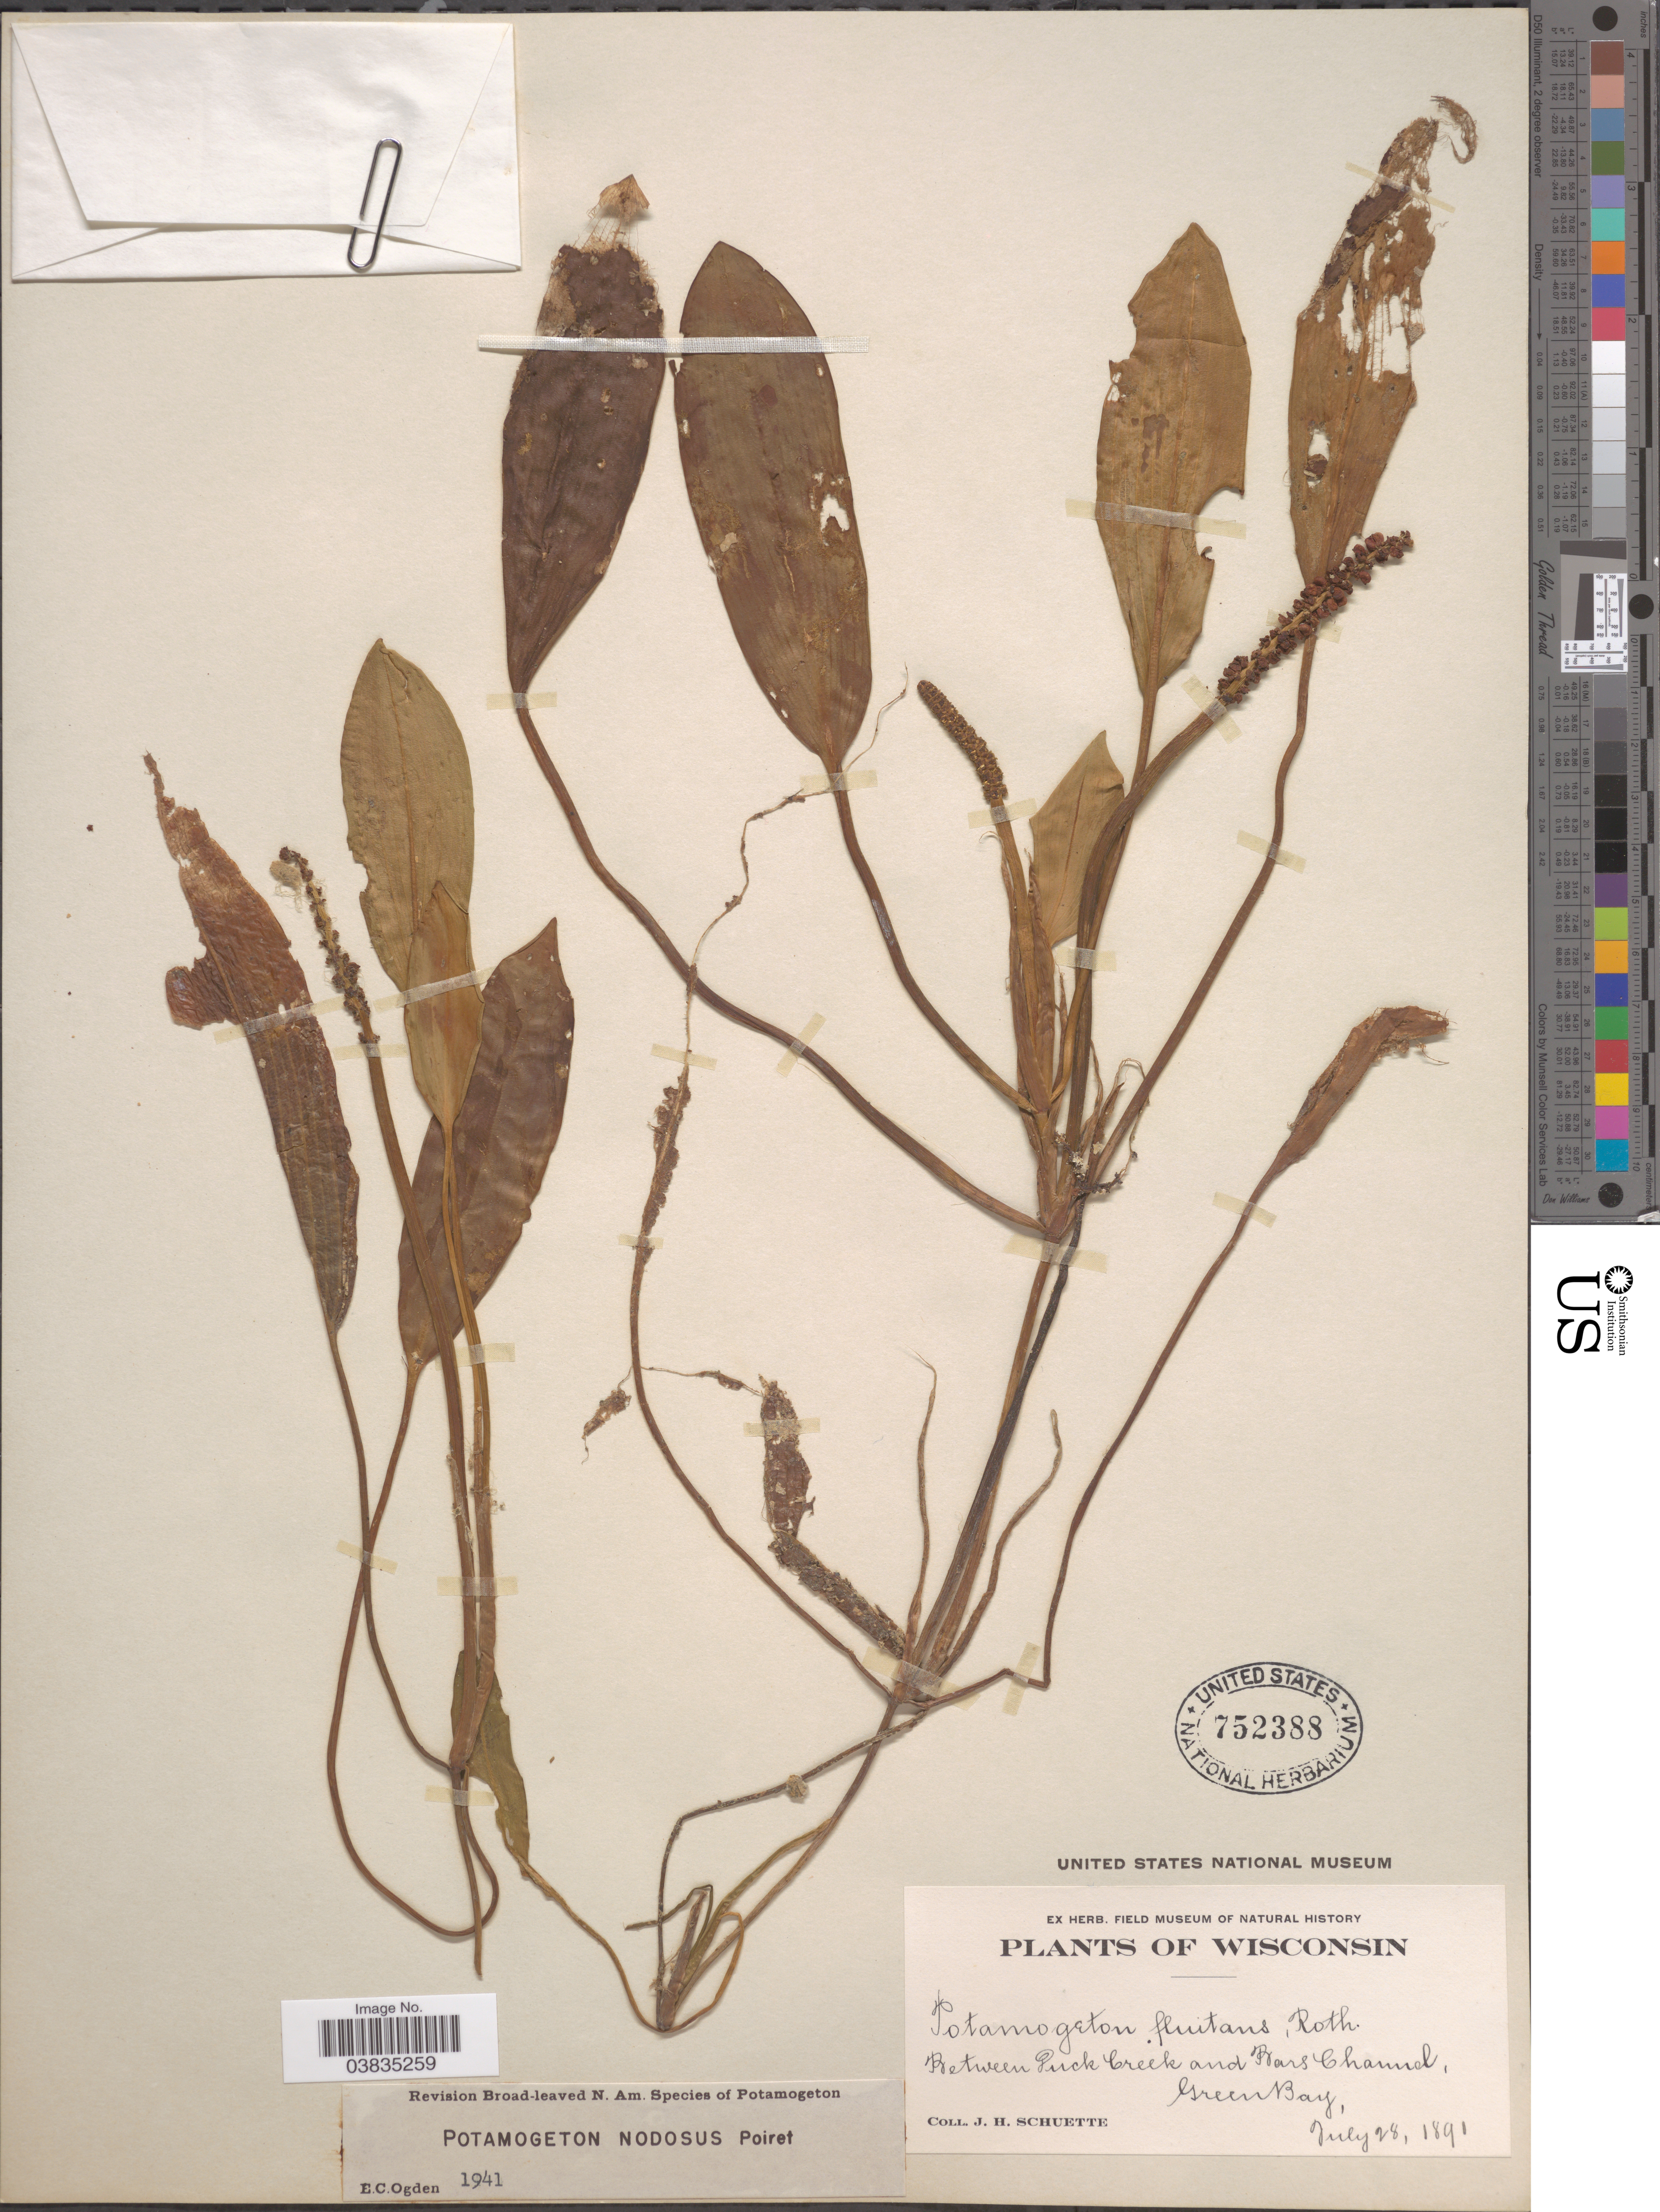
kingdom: Plantae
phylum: Tracheophyta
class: Liliopsida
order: Alismatales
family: Potamogetonaceae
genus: Potamogeton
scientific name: Potamogeton nodosus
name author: Poir.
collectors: J. H. Schuette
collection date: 1891-07-28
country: United States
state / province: Wisconsin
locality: Between Puck Creek and Bars Channel, Green Bay.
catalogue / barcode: US 752388